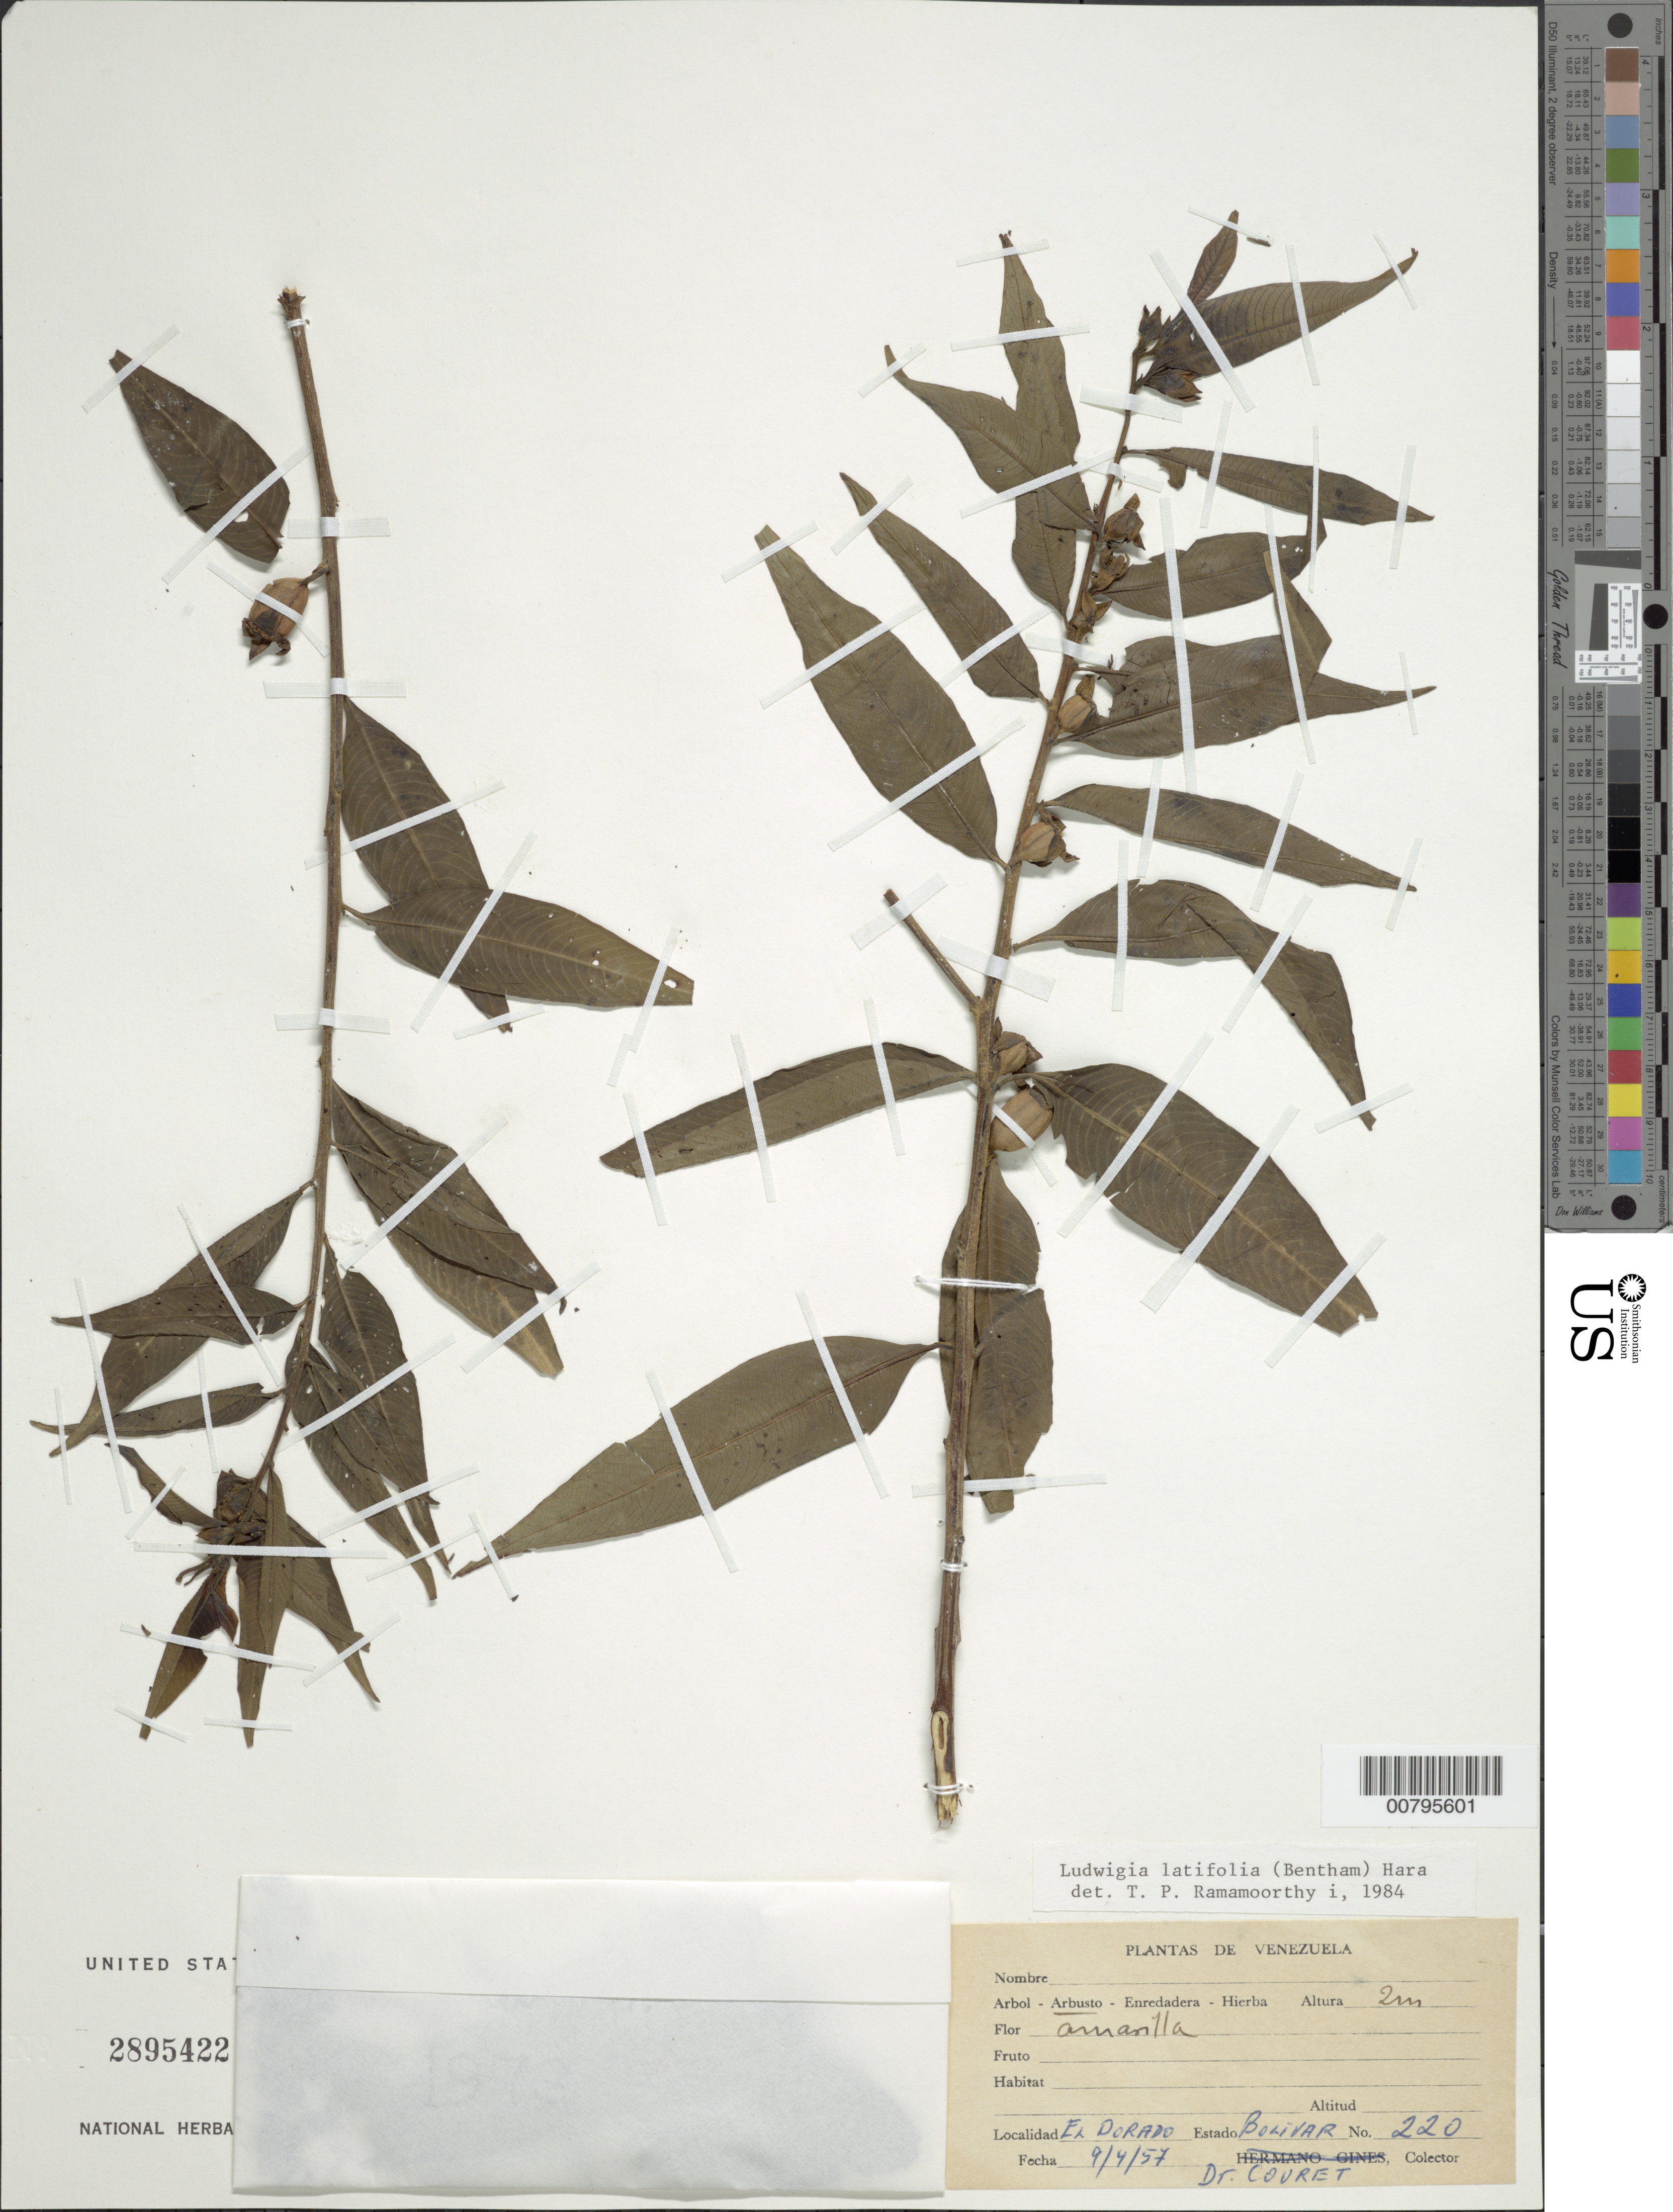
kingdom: Plantae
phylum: Tracheophyta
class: Magnoliopsida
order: Myrtales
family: Onagraceae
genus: Ludwigia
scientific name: Ludwigia latifolia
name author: (Benth.) H. Hara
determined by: Ramamoorthy, T. P.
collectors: -. Couret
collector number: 220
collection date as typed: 9-Apr-57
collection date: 1957-04-09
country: Venezuela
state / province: Bolívar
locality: El Dorado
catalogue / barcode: US 2895422